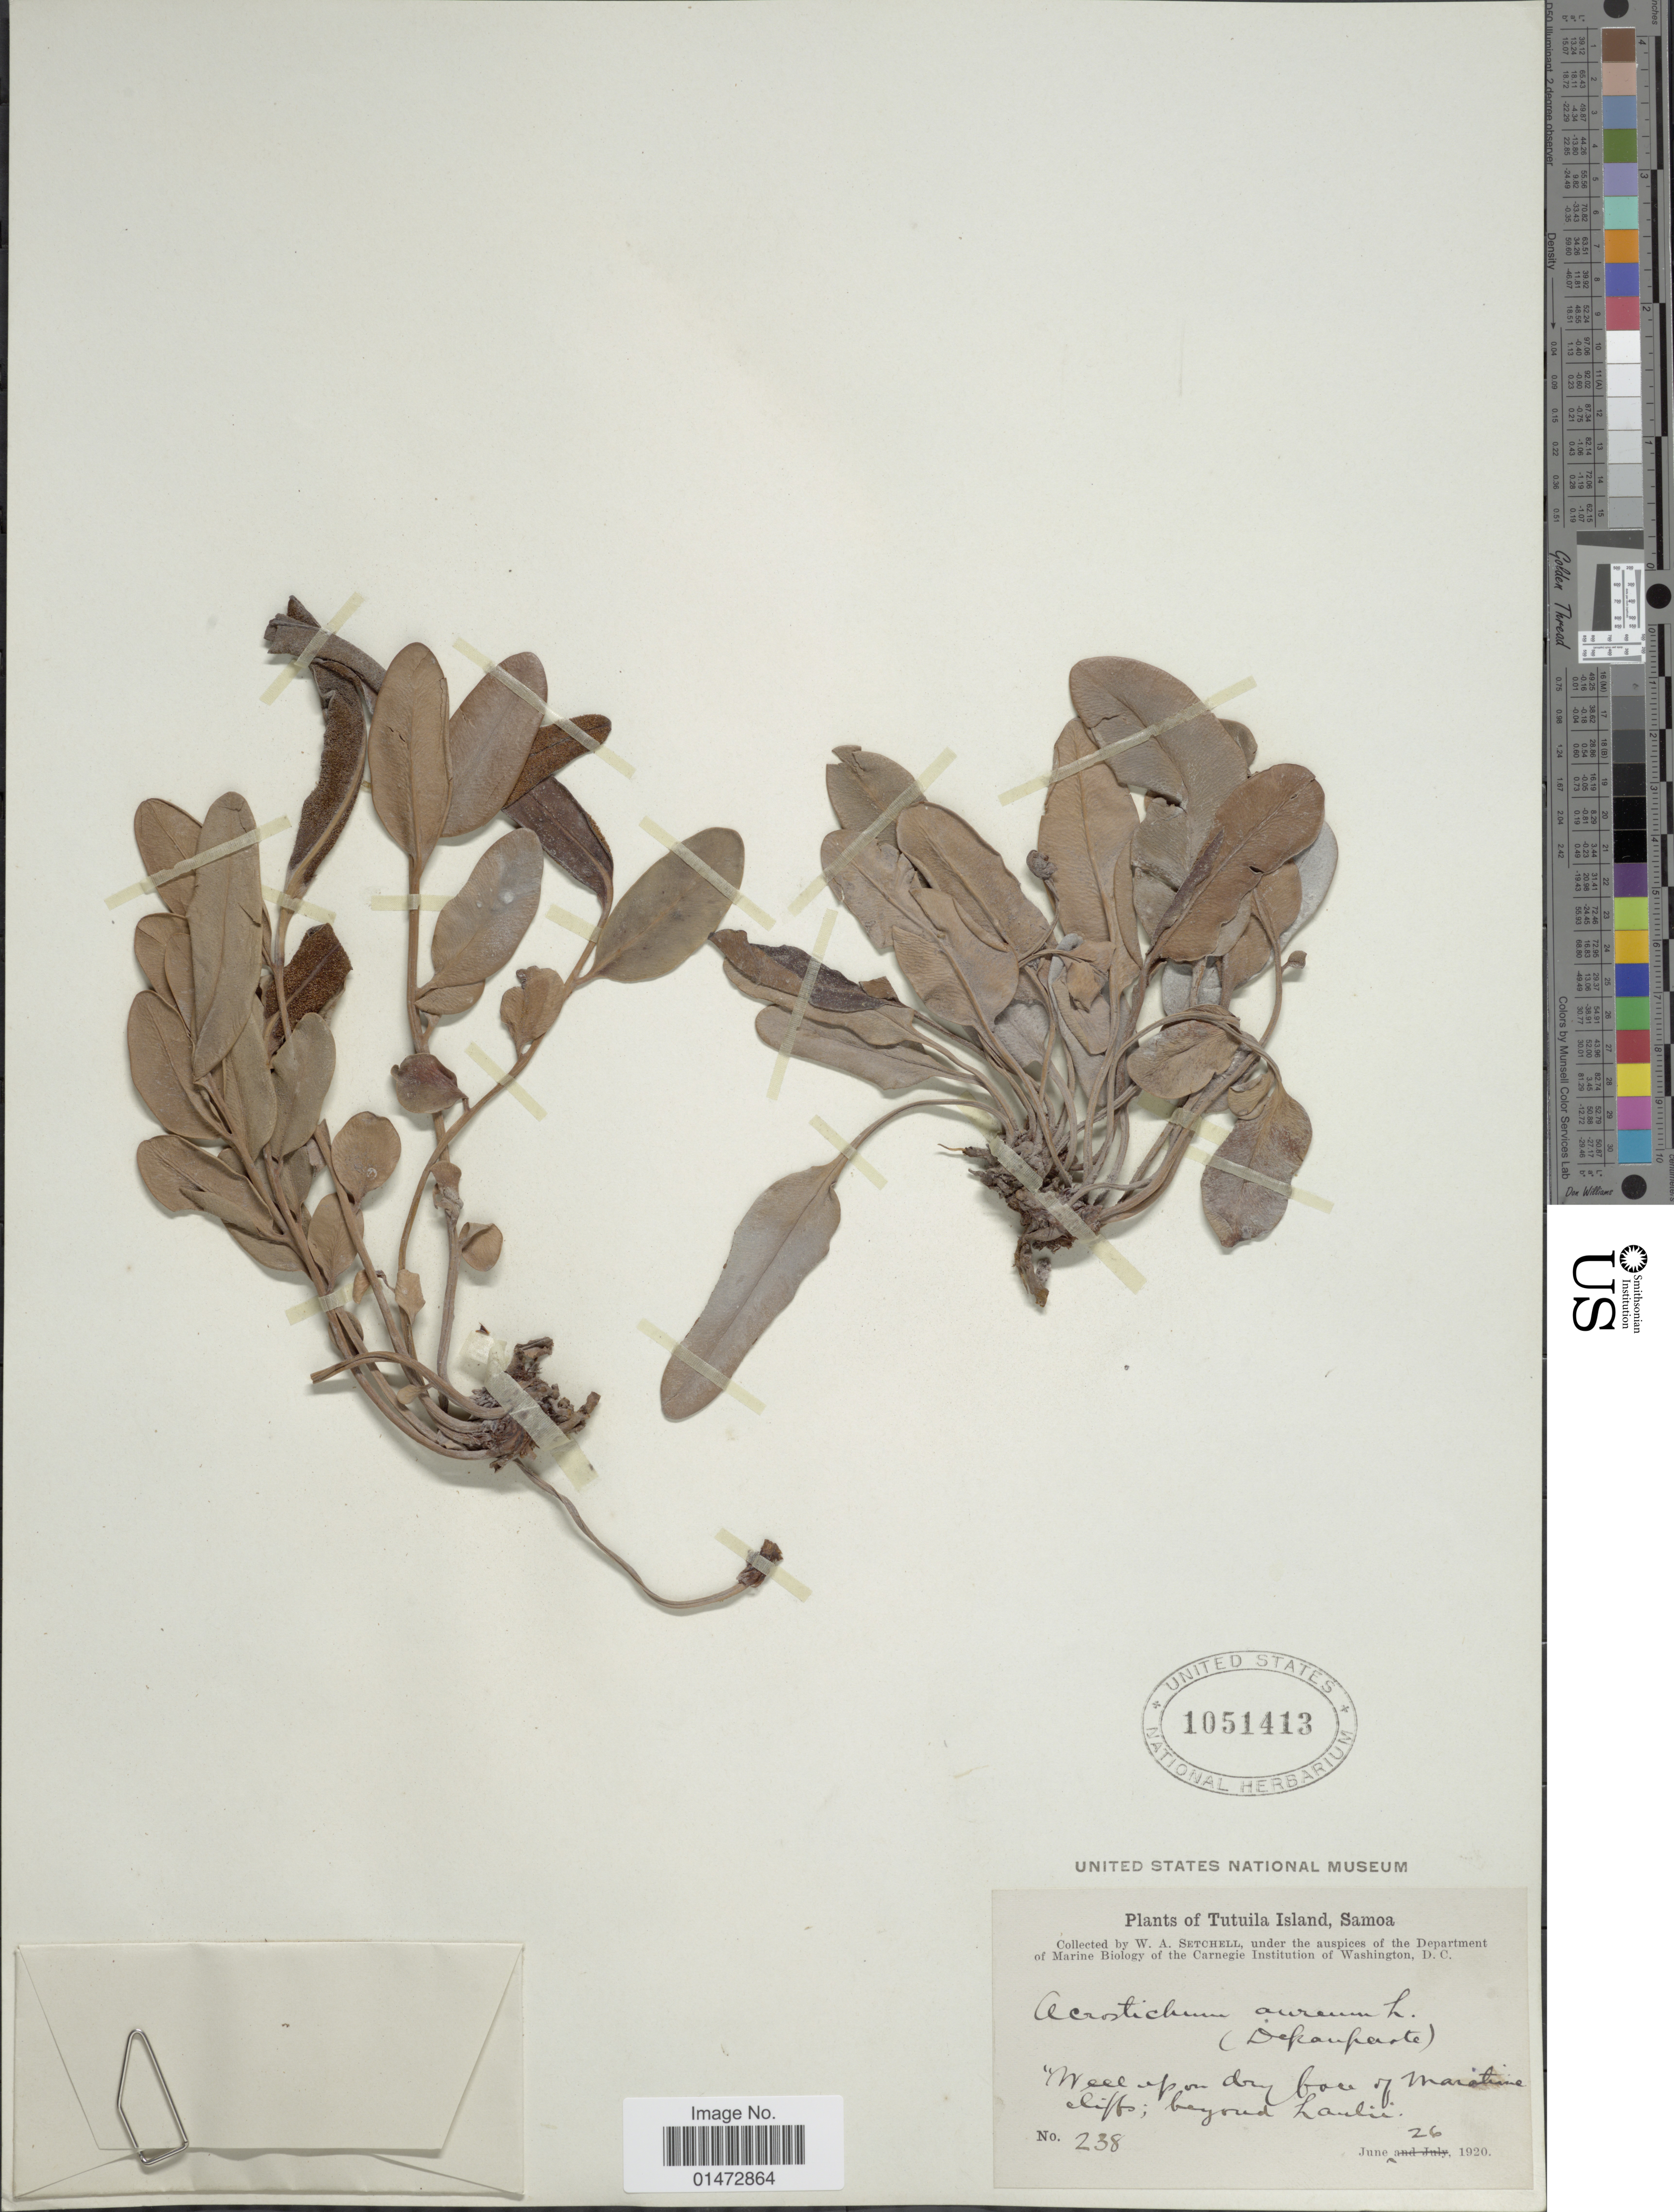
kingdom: Plantae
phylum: Tracheophyta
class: Polypodiopsida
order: Polypodiales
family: Pteridaceae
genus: Acrostichum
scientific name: Acrostichum aureum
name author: L.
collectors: W. Setchell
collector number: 238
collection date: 1920-06-26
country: American Samoa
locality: Tutuila Island. "Well upon dry bore of Maratime cliffs; beyond Laulii" [interpreted]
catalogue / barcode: US 1051413